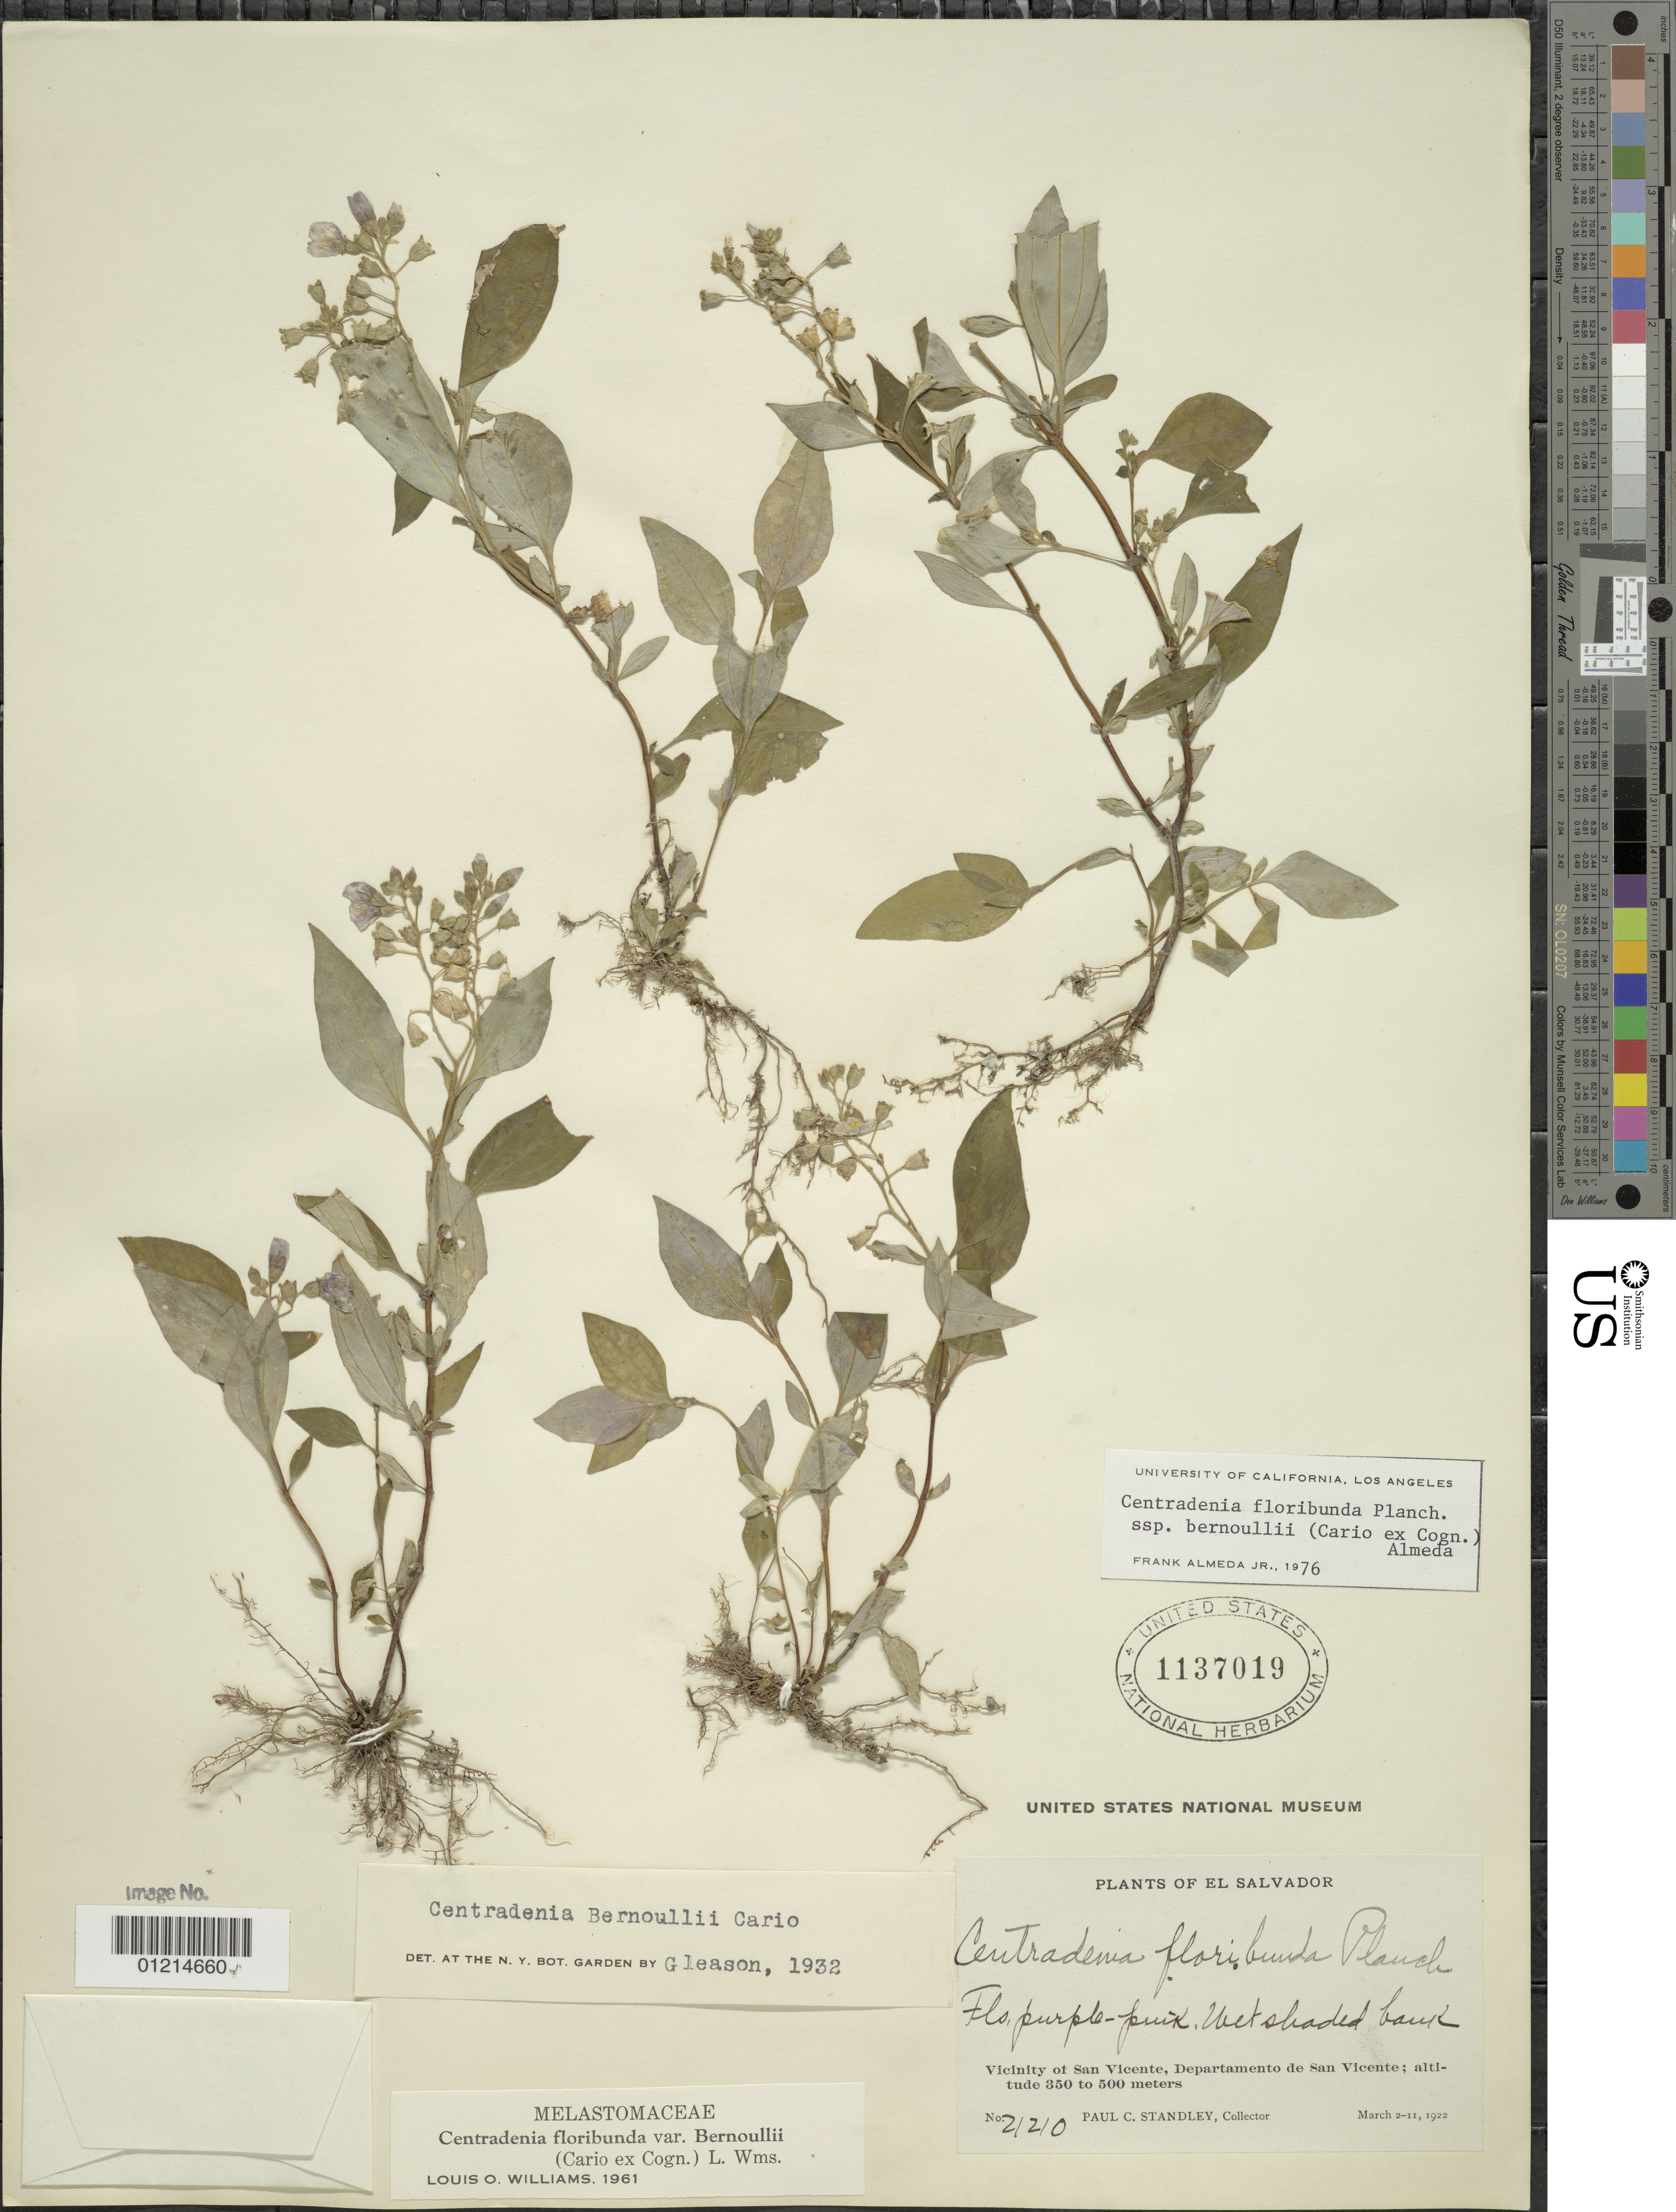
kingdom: Plantae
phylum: Tracheophyta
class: Magnoliopsida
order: Myrtales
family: Melastomataceae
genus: Centradenia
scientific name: Centradenia floribunda subsp. bernoulli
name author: (Cario ex Cogn.) Almeda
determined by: Almeda, F.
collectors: P. C. Standley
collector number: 21210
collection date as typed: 02 Mar 1922 to 11 Mar 1922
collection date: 1922-03-02/1922-03-11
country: El Salvador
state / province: San Vincente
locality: Vicinity of San Vicente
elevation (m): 350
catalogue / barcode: US 1137019